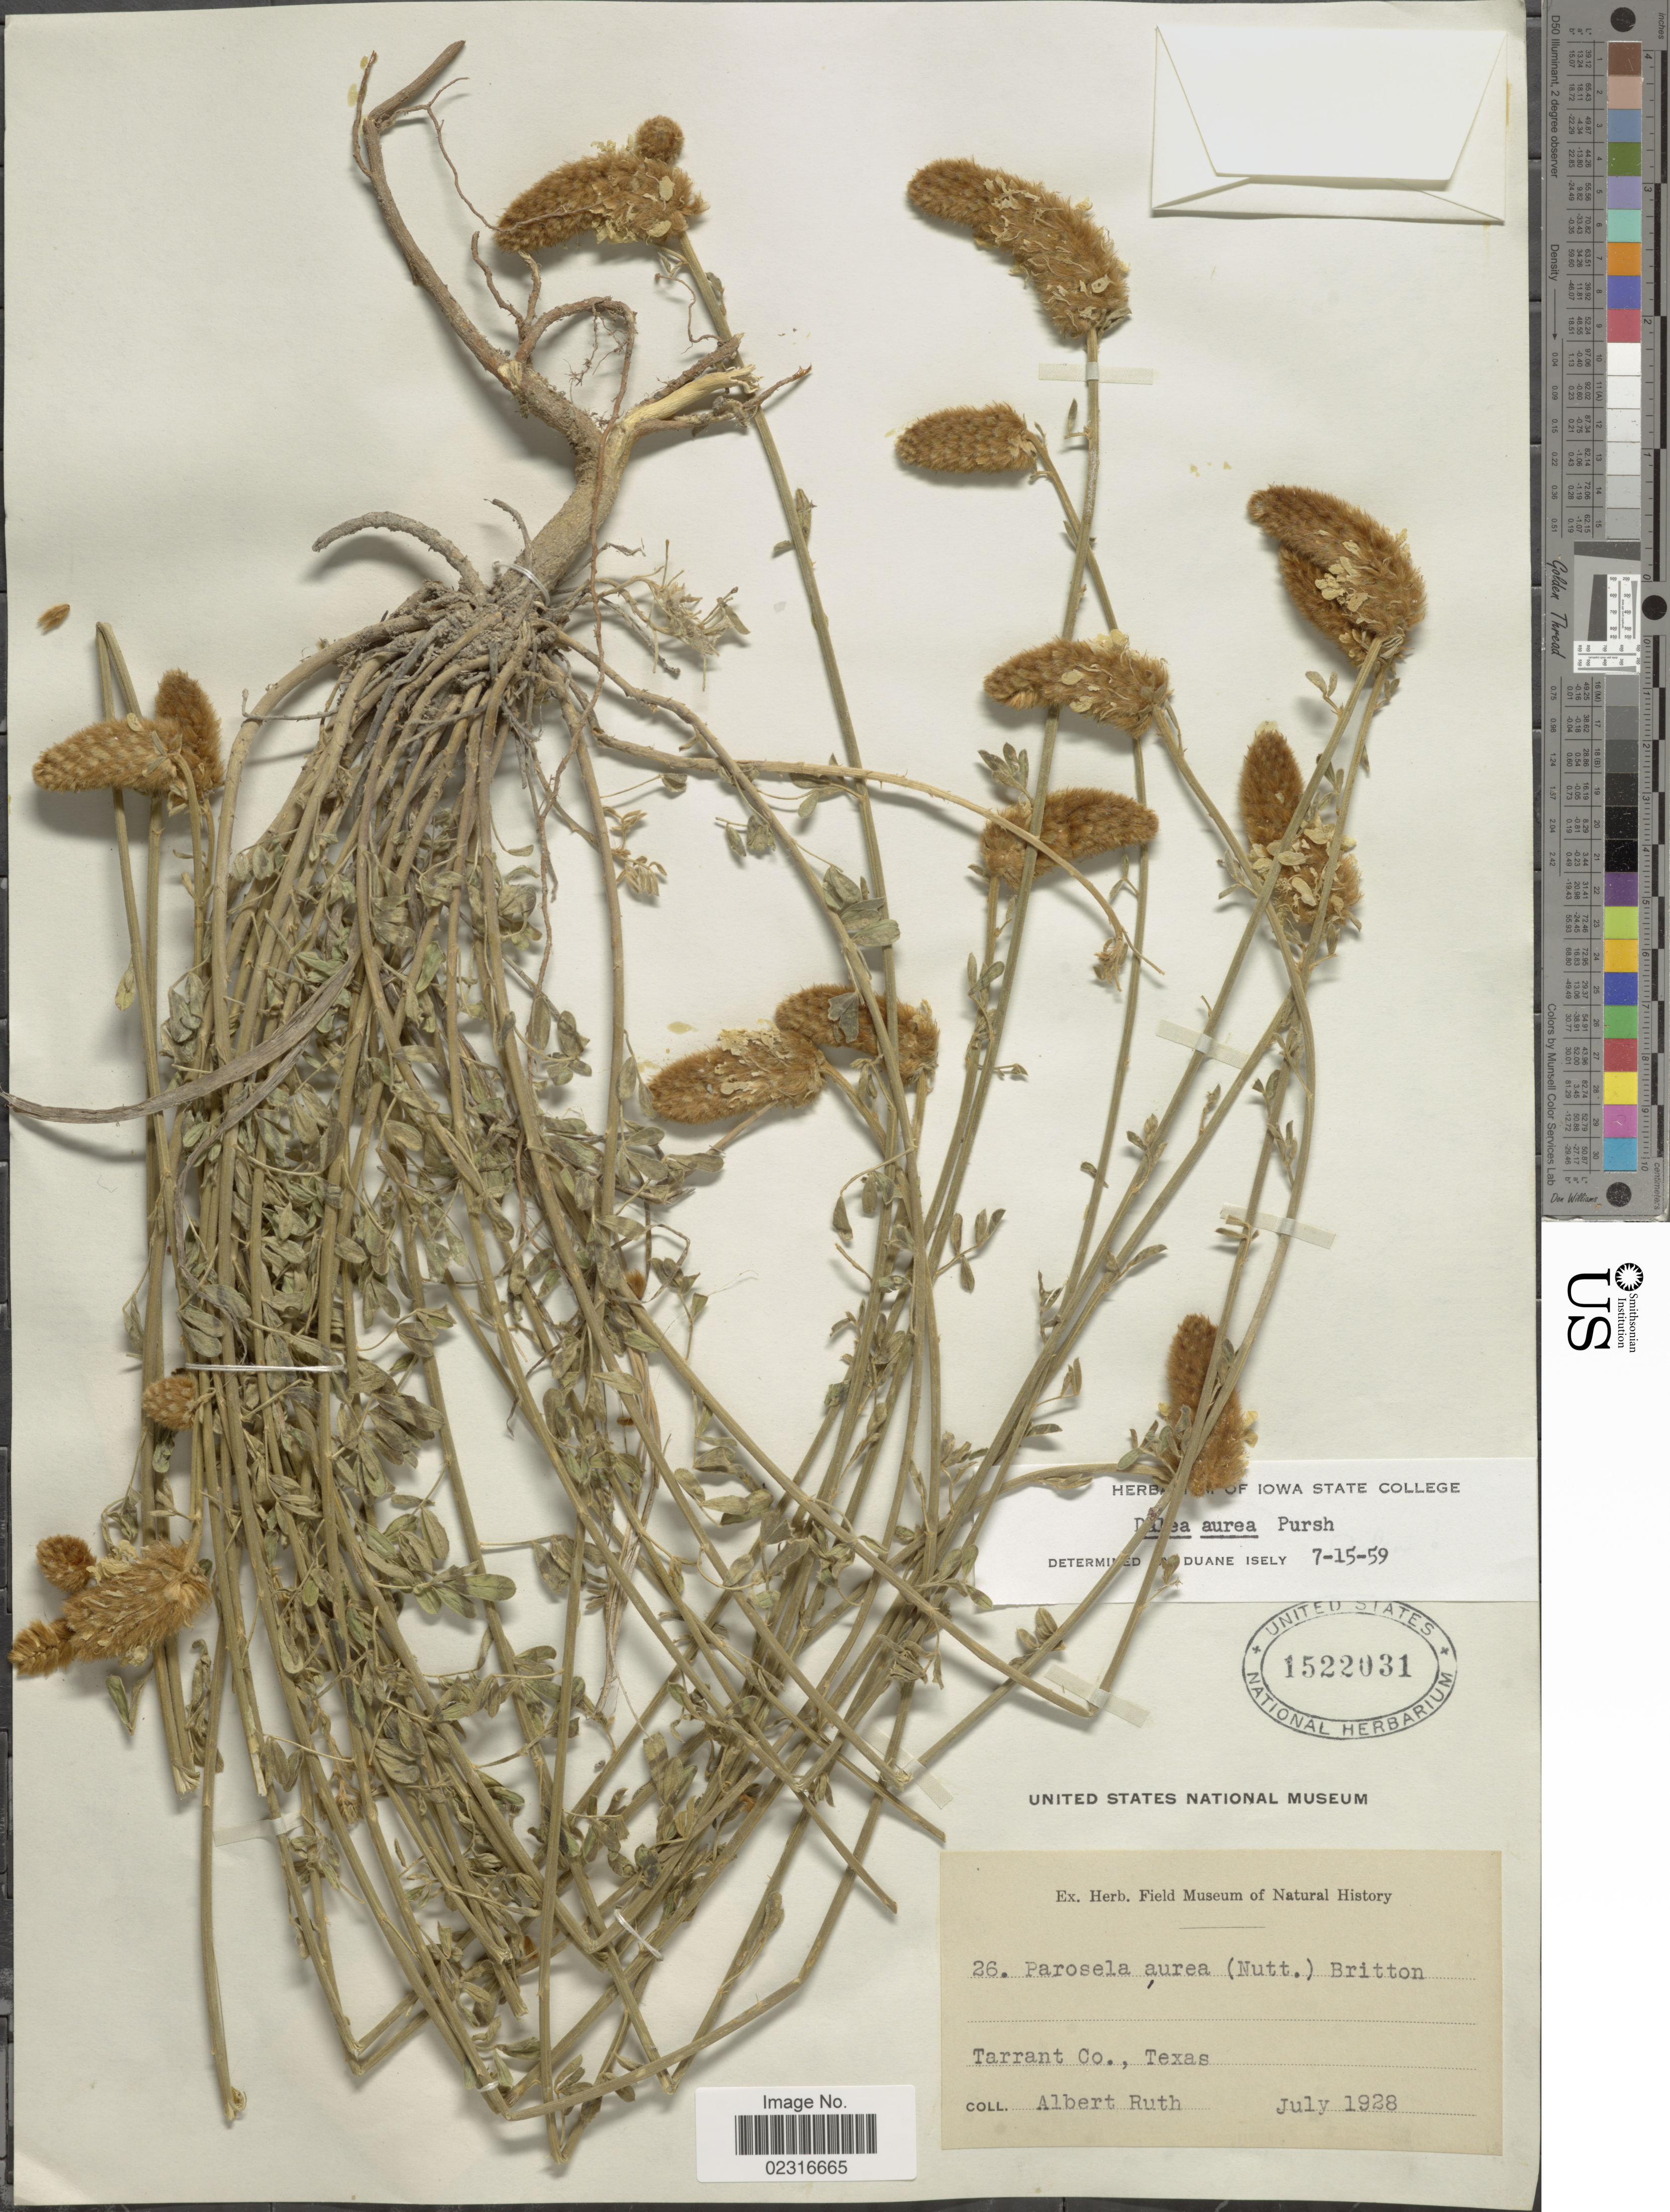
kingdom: Plantae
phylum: Tracheophyta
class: Magnoliopsida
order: Fabales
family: Fabaceae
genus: Dalea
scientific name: Dalea aurea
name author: Nutt. ex Pursh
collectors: A. Ruth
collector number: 26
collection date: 1928-07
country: United States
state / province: Texas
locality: Tarrant Co.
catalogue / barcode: US 1522031